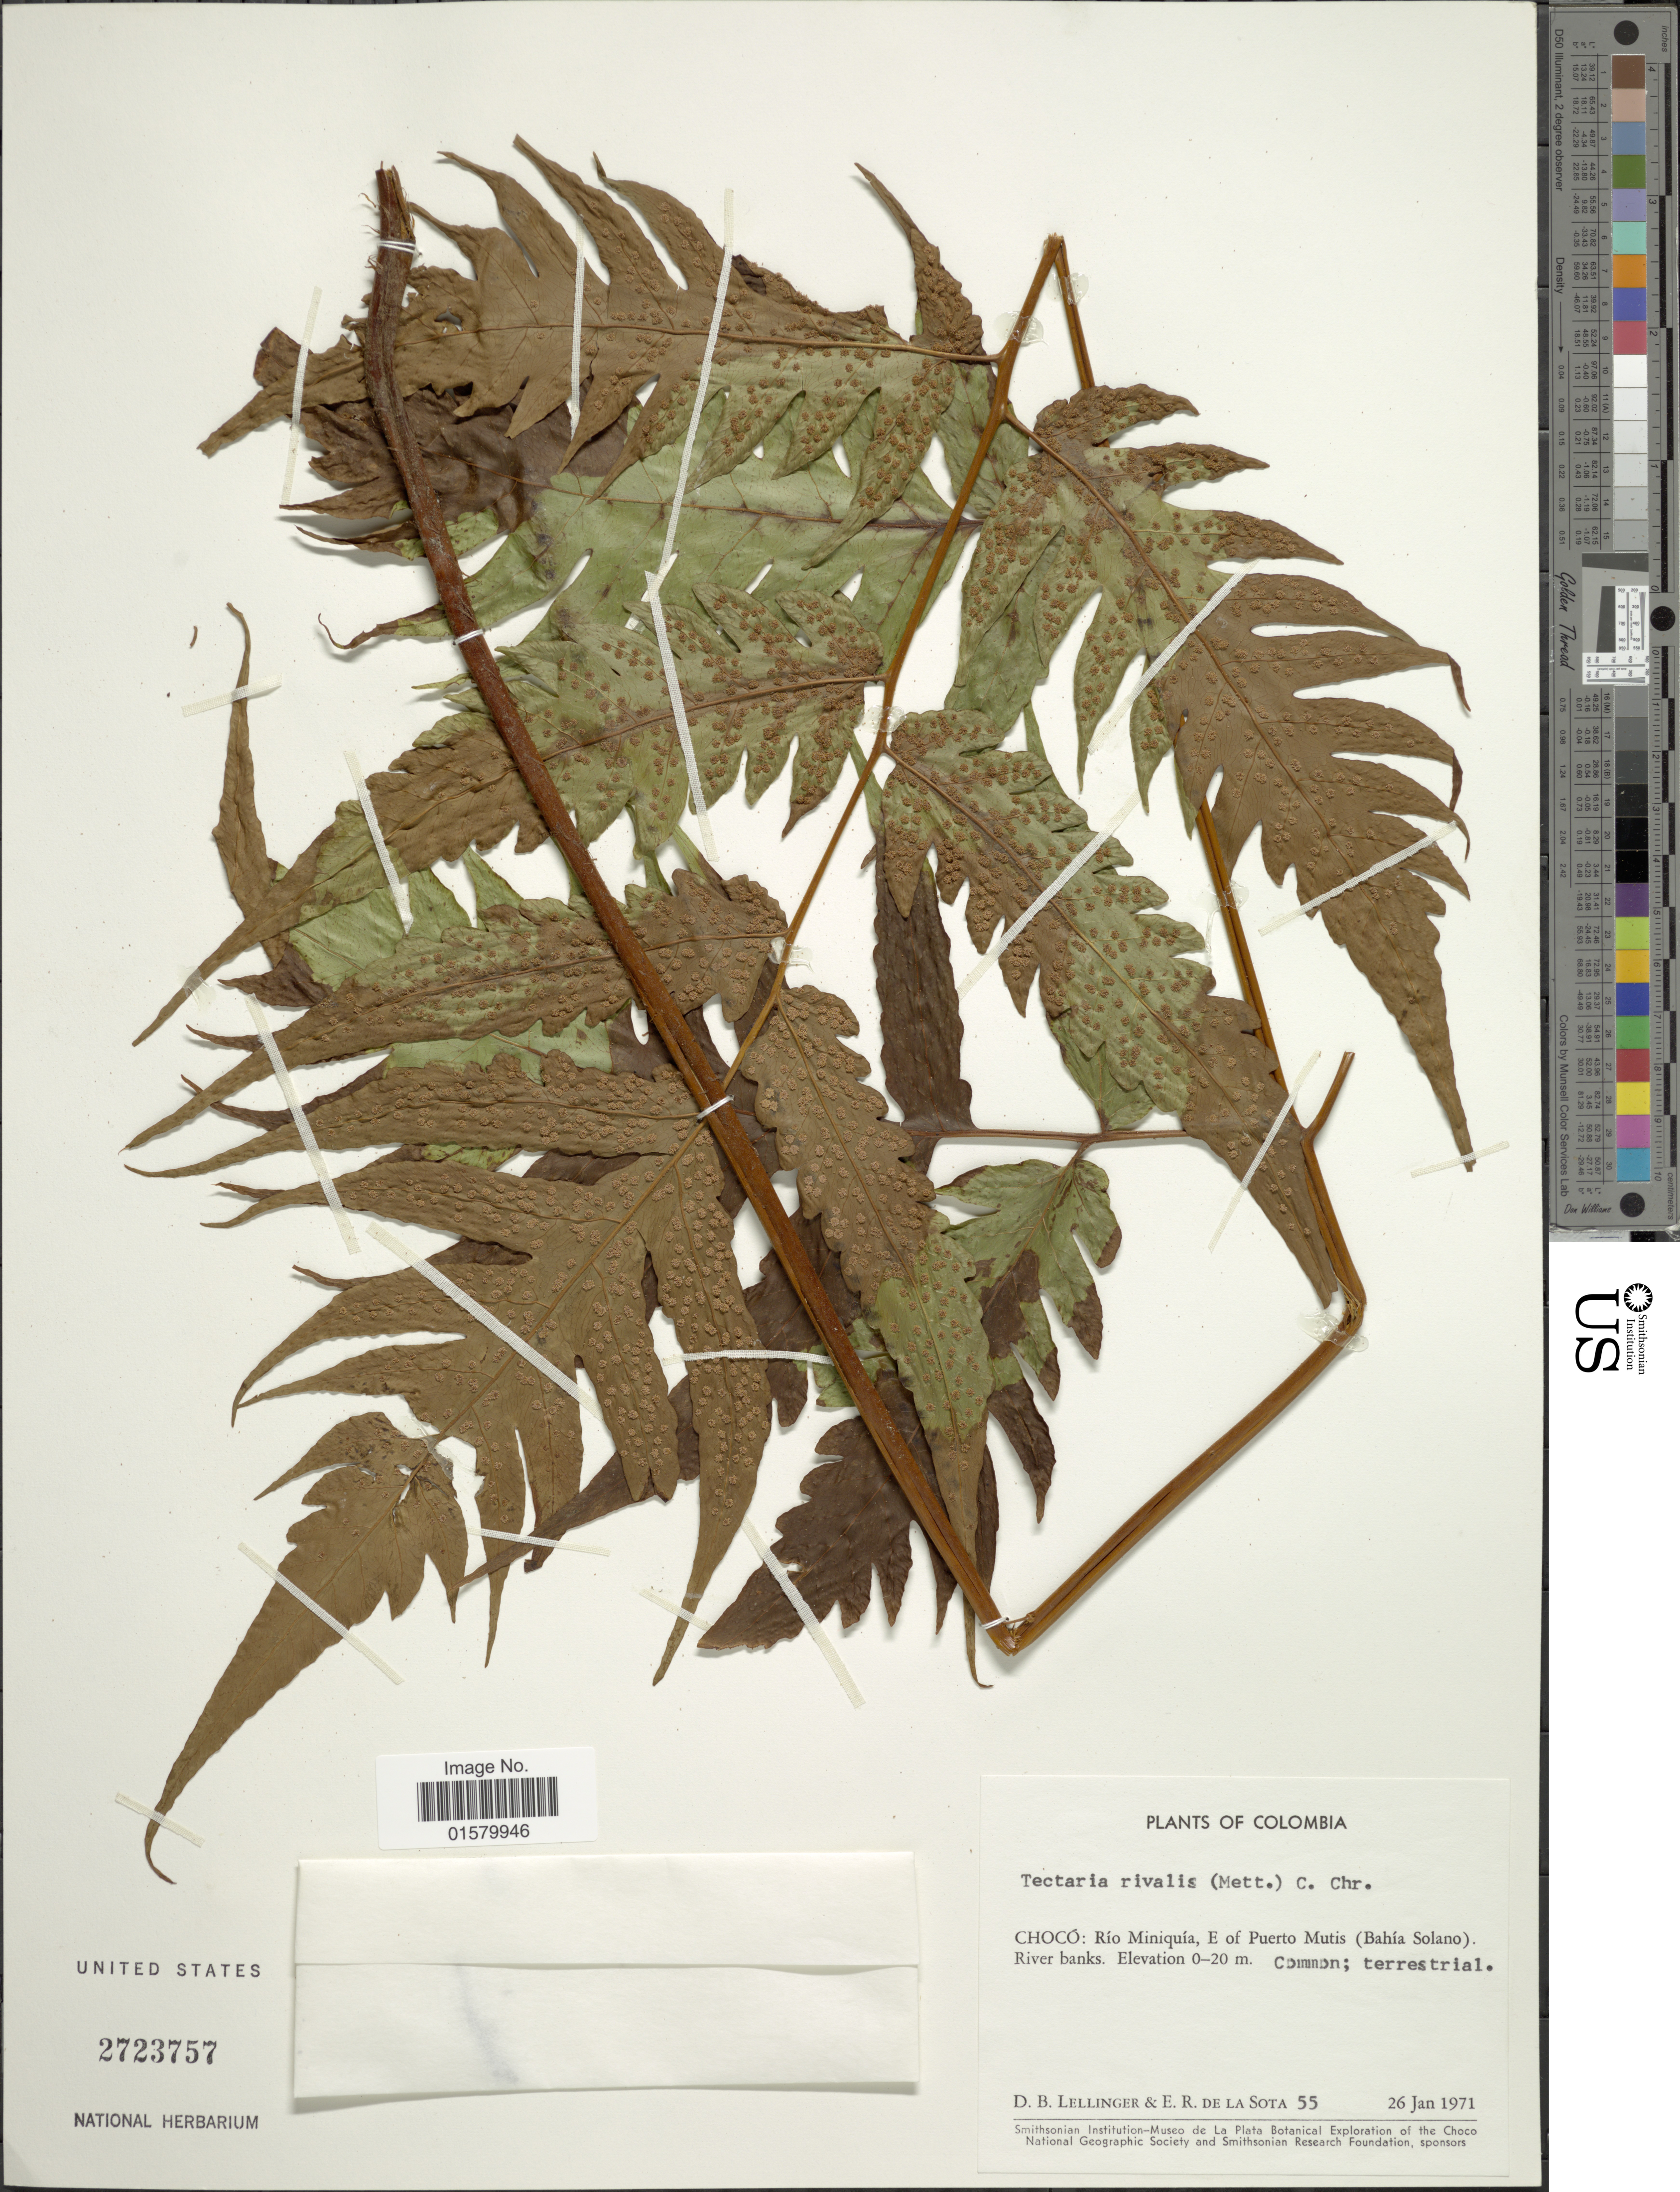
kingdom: Plantae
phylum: Tracheophyta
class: Polypodiopsida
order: Polypodiales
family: Tectariaceae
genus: Tectaria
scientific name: Tectaria rivalis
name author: (Mett. ex Kuhn) C. Chr.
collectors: D. B. Lellinger & E. R. de la Sota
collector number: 55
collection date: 1971-01-26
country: Colombia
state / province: Chocó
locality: Choco: Rio Miniquia, E of Puerto Mutis (Bahia Solano)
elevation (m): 0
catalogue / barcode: US 2723757